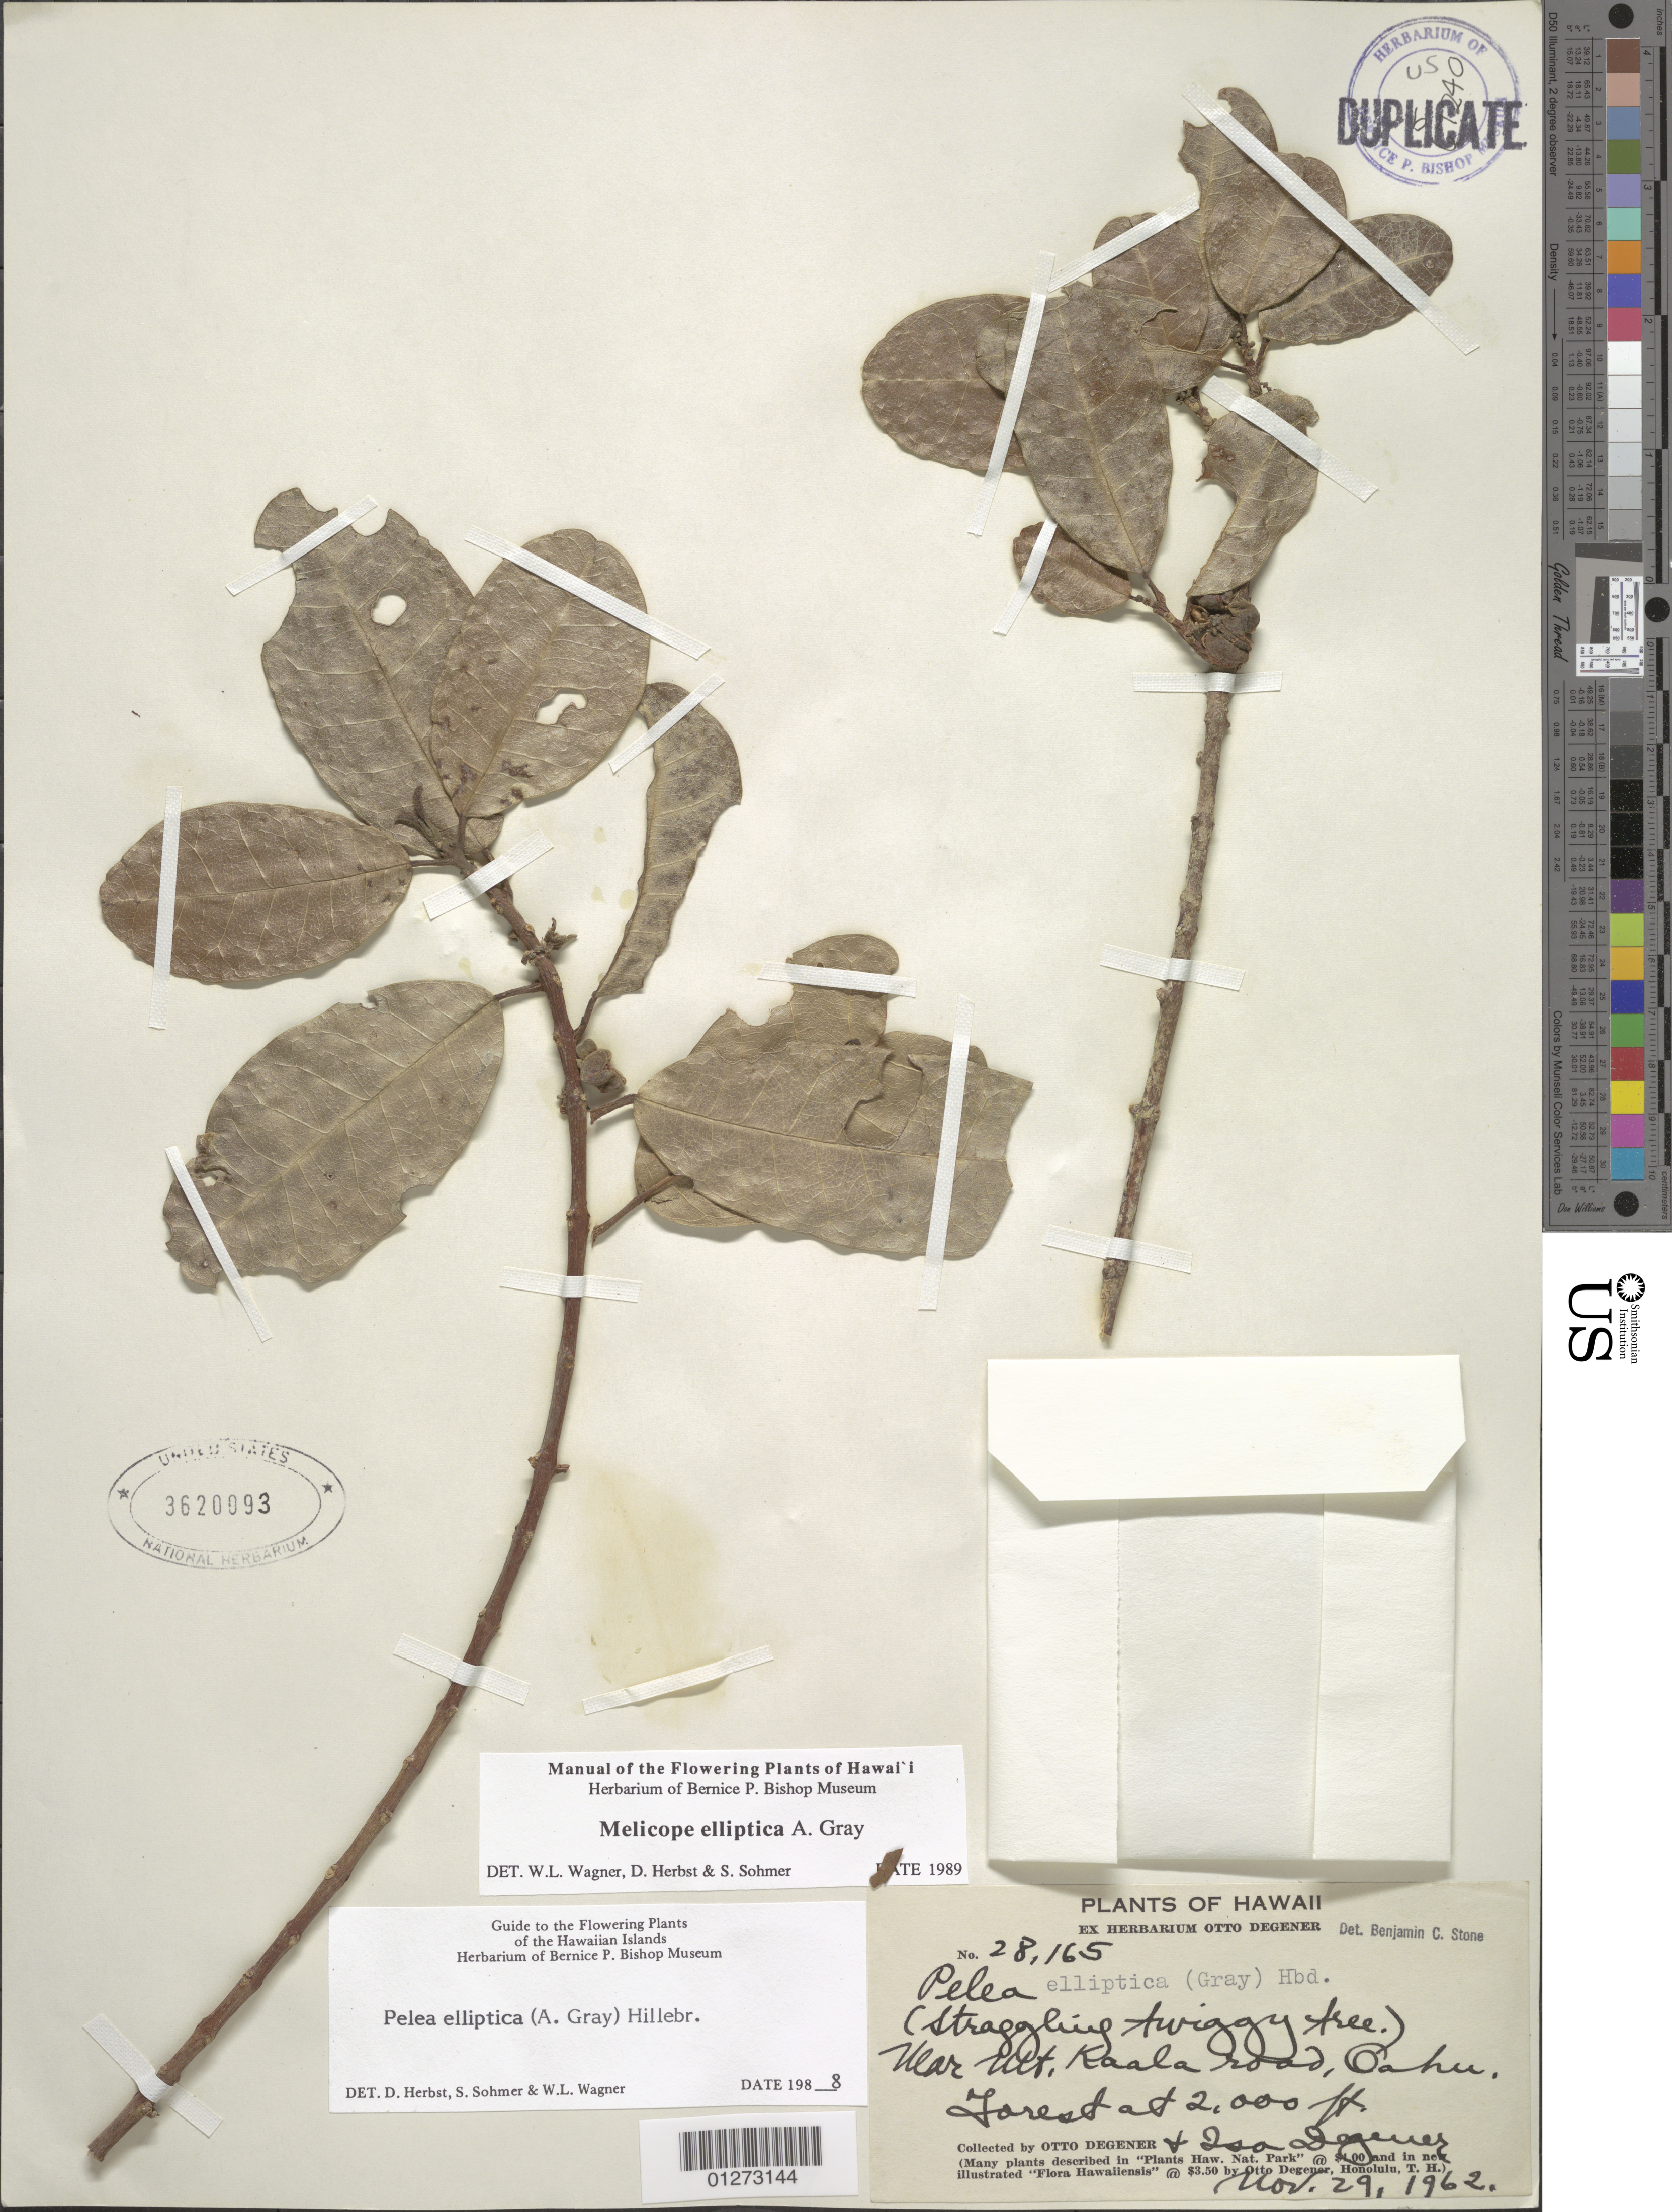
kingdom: Plantae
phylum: Tracheophyta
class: Magnoliopsida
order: Sapindales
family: Rutaceae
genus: Melicope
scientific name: Melicope elliptica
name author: A. Gray in Wilkes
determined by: Wagner, W. L.; Herbst, D. R.; Sohmer, S. H.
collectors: O. Degener & I. Degener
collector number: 28165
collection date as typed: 29 Nov 1962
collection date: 1962-11-29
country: United States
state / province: Hawaii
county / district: Honolulu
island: Oahu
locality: Near Mt. Kaala Road.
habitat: Forest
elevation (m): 610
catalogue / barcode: US 3620093